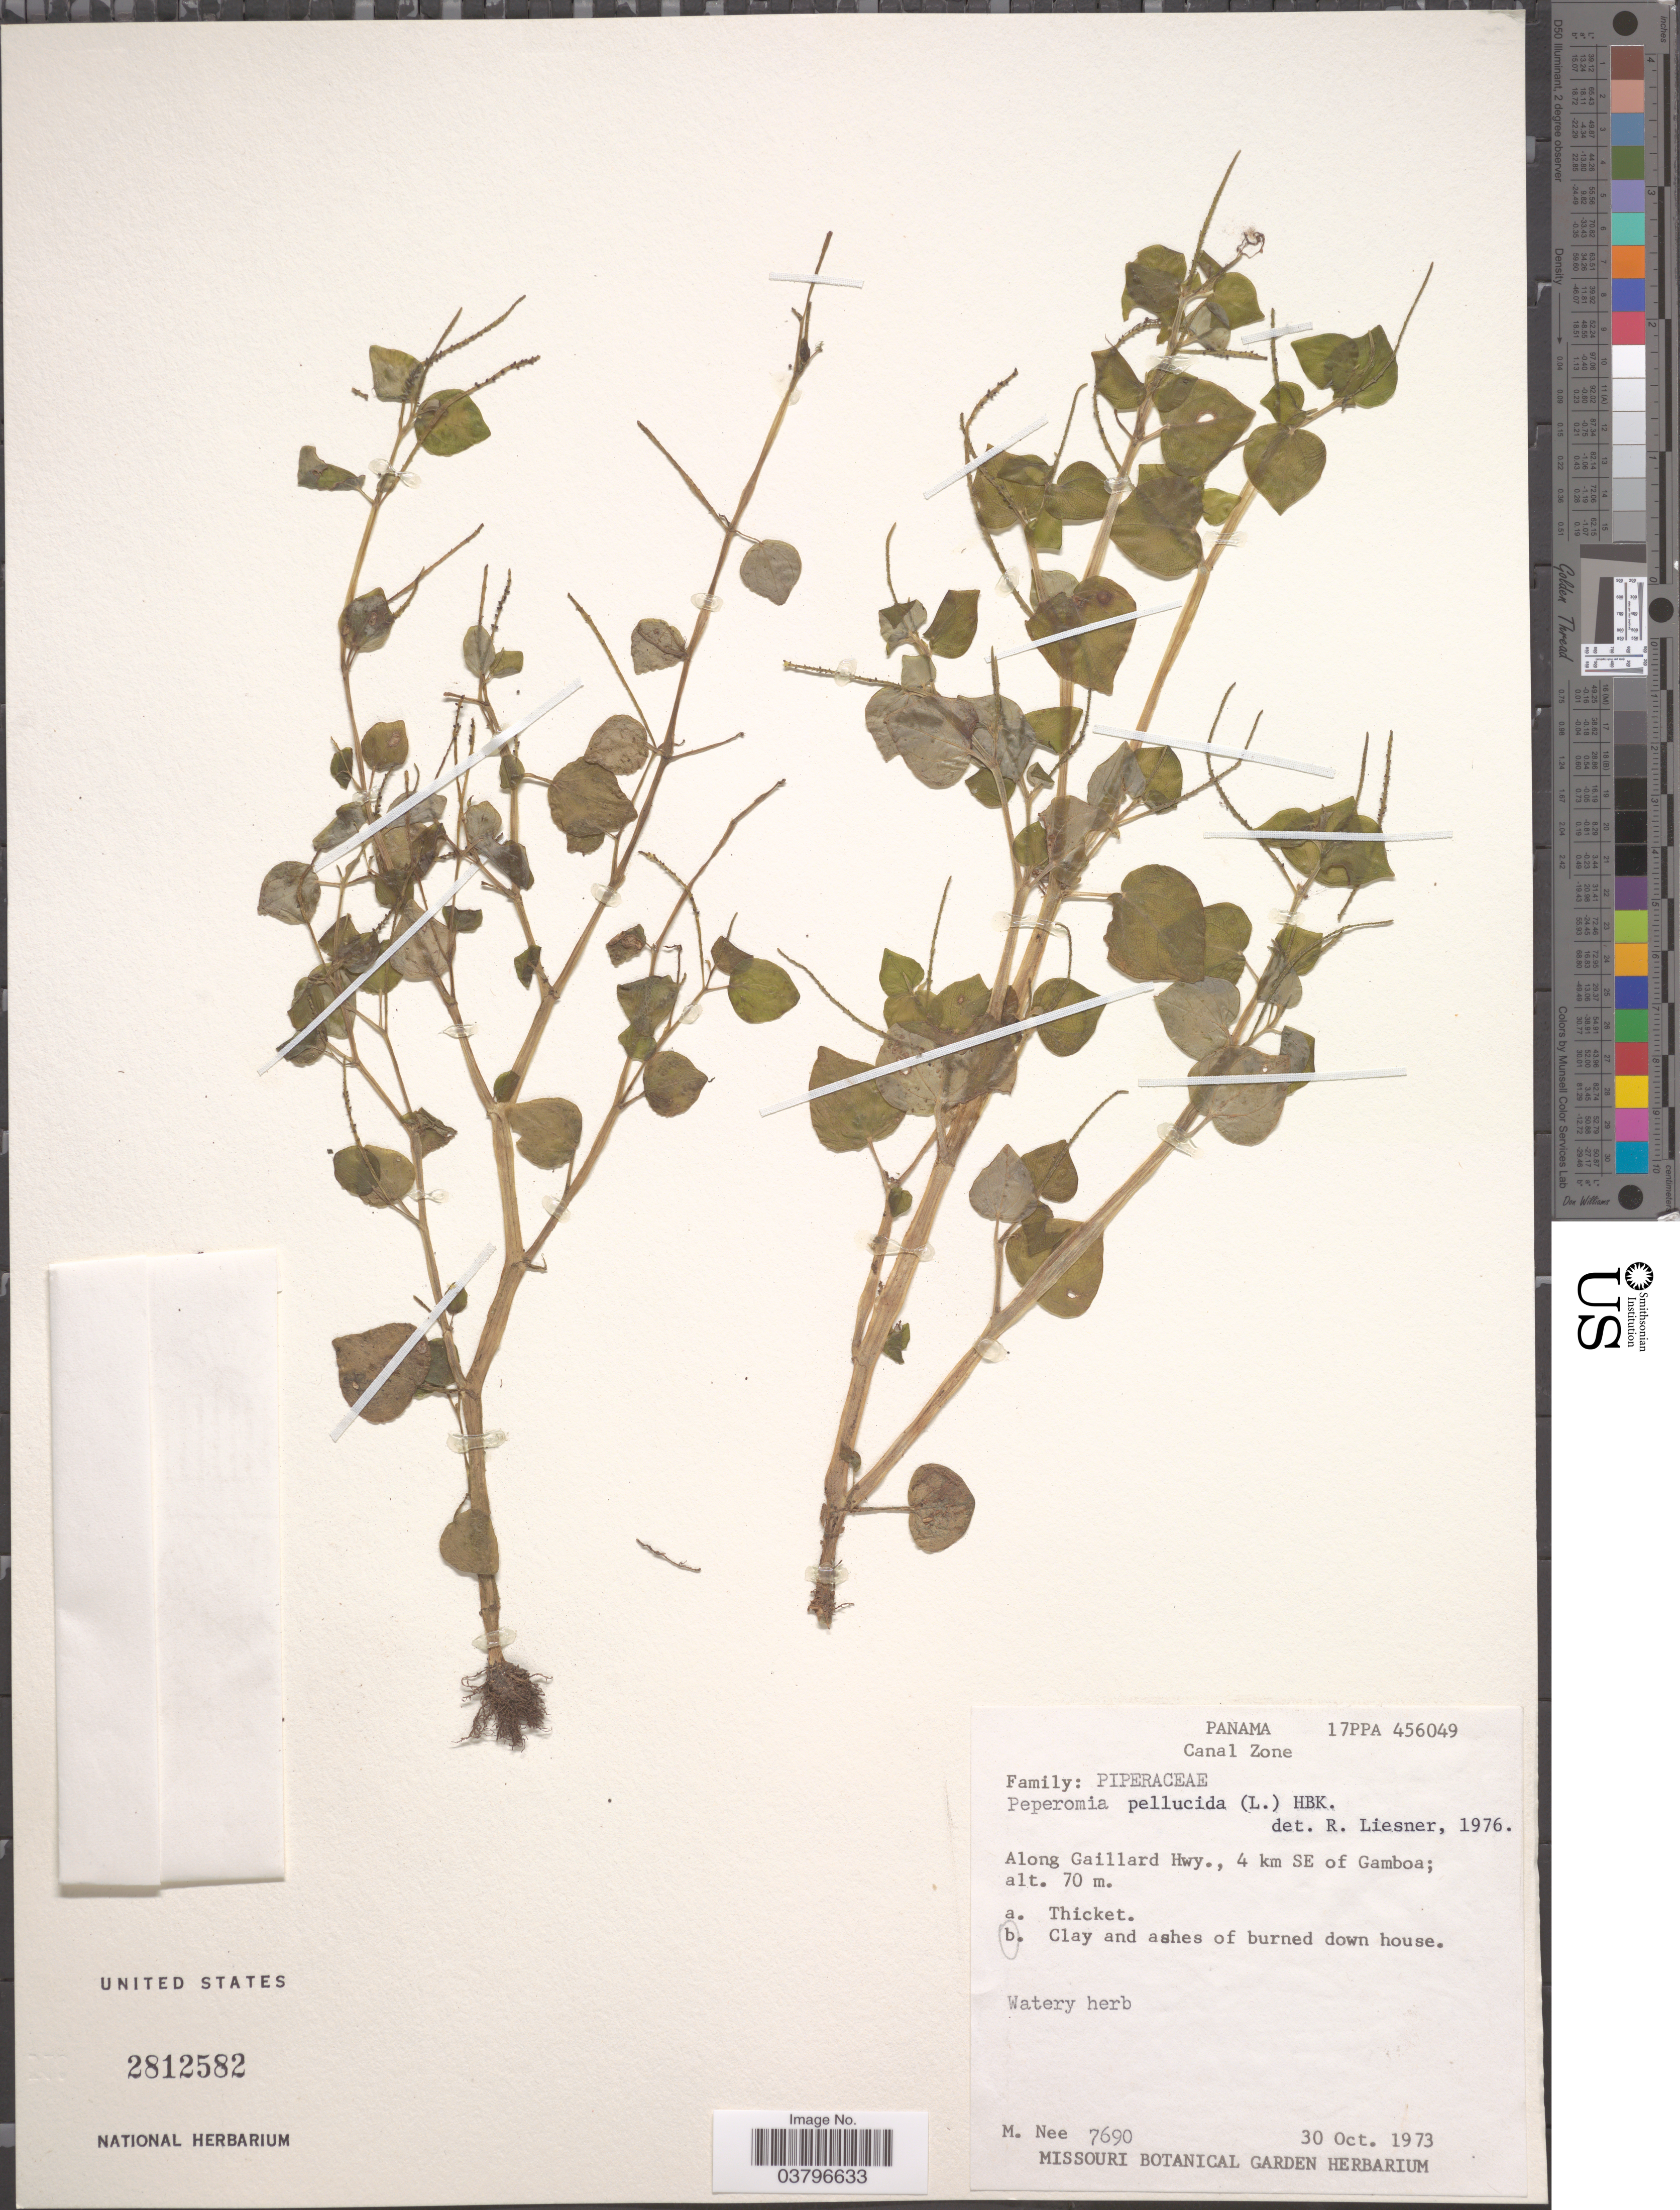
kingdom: Plantae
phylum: Tracheophyta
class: Magnoliopsida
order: Piperales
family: Piperaceae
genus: Peperomia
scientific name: Peperomia pellucida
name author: (L.) Kunth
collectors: M. Nee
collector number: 7690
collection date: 1973-10-30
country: Panama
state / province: Colón / Panamá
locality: Along Gaillard Hwy., 4 km SE of Gamboa.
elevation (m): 70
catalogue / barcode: US 2812582